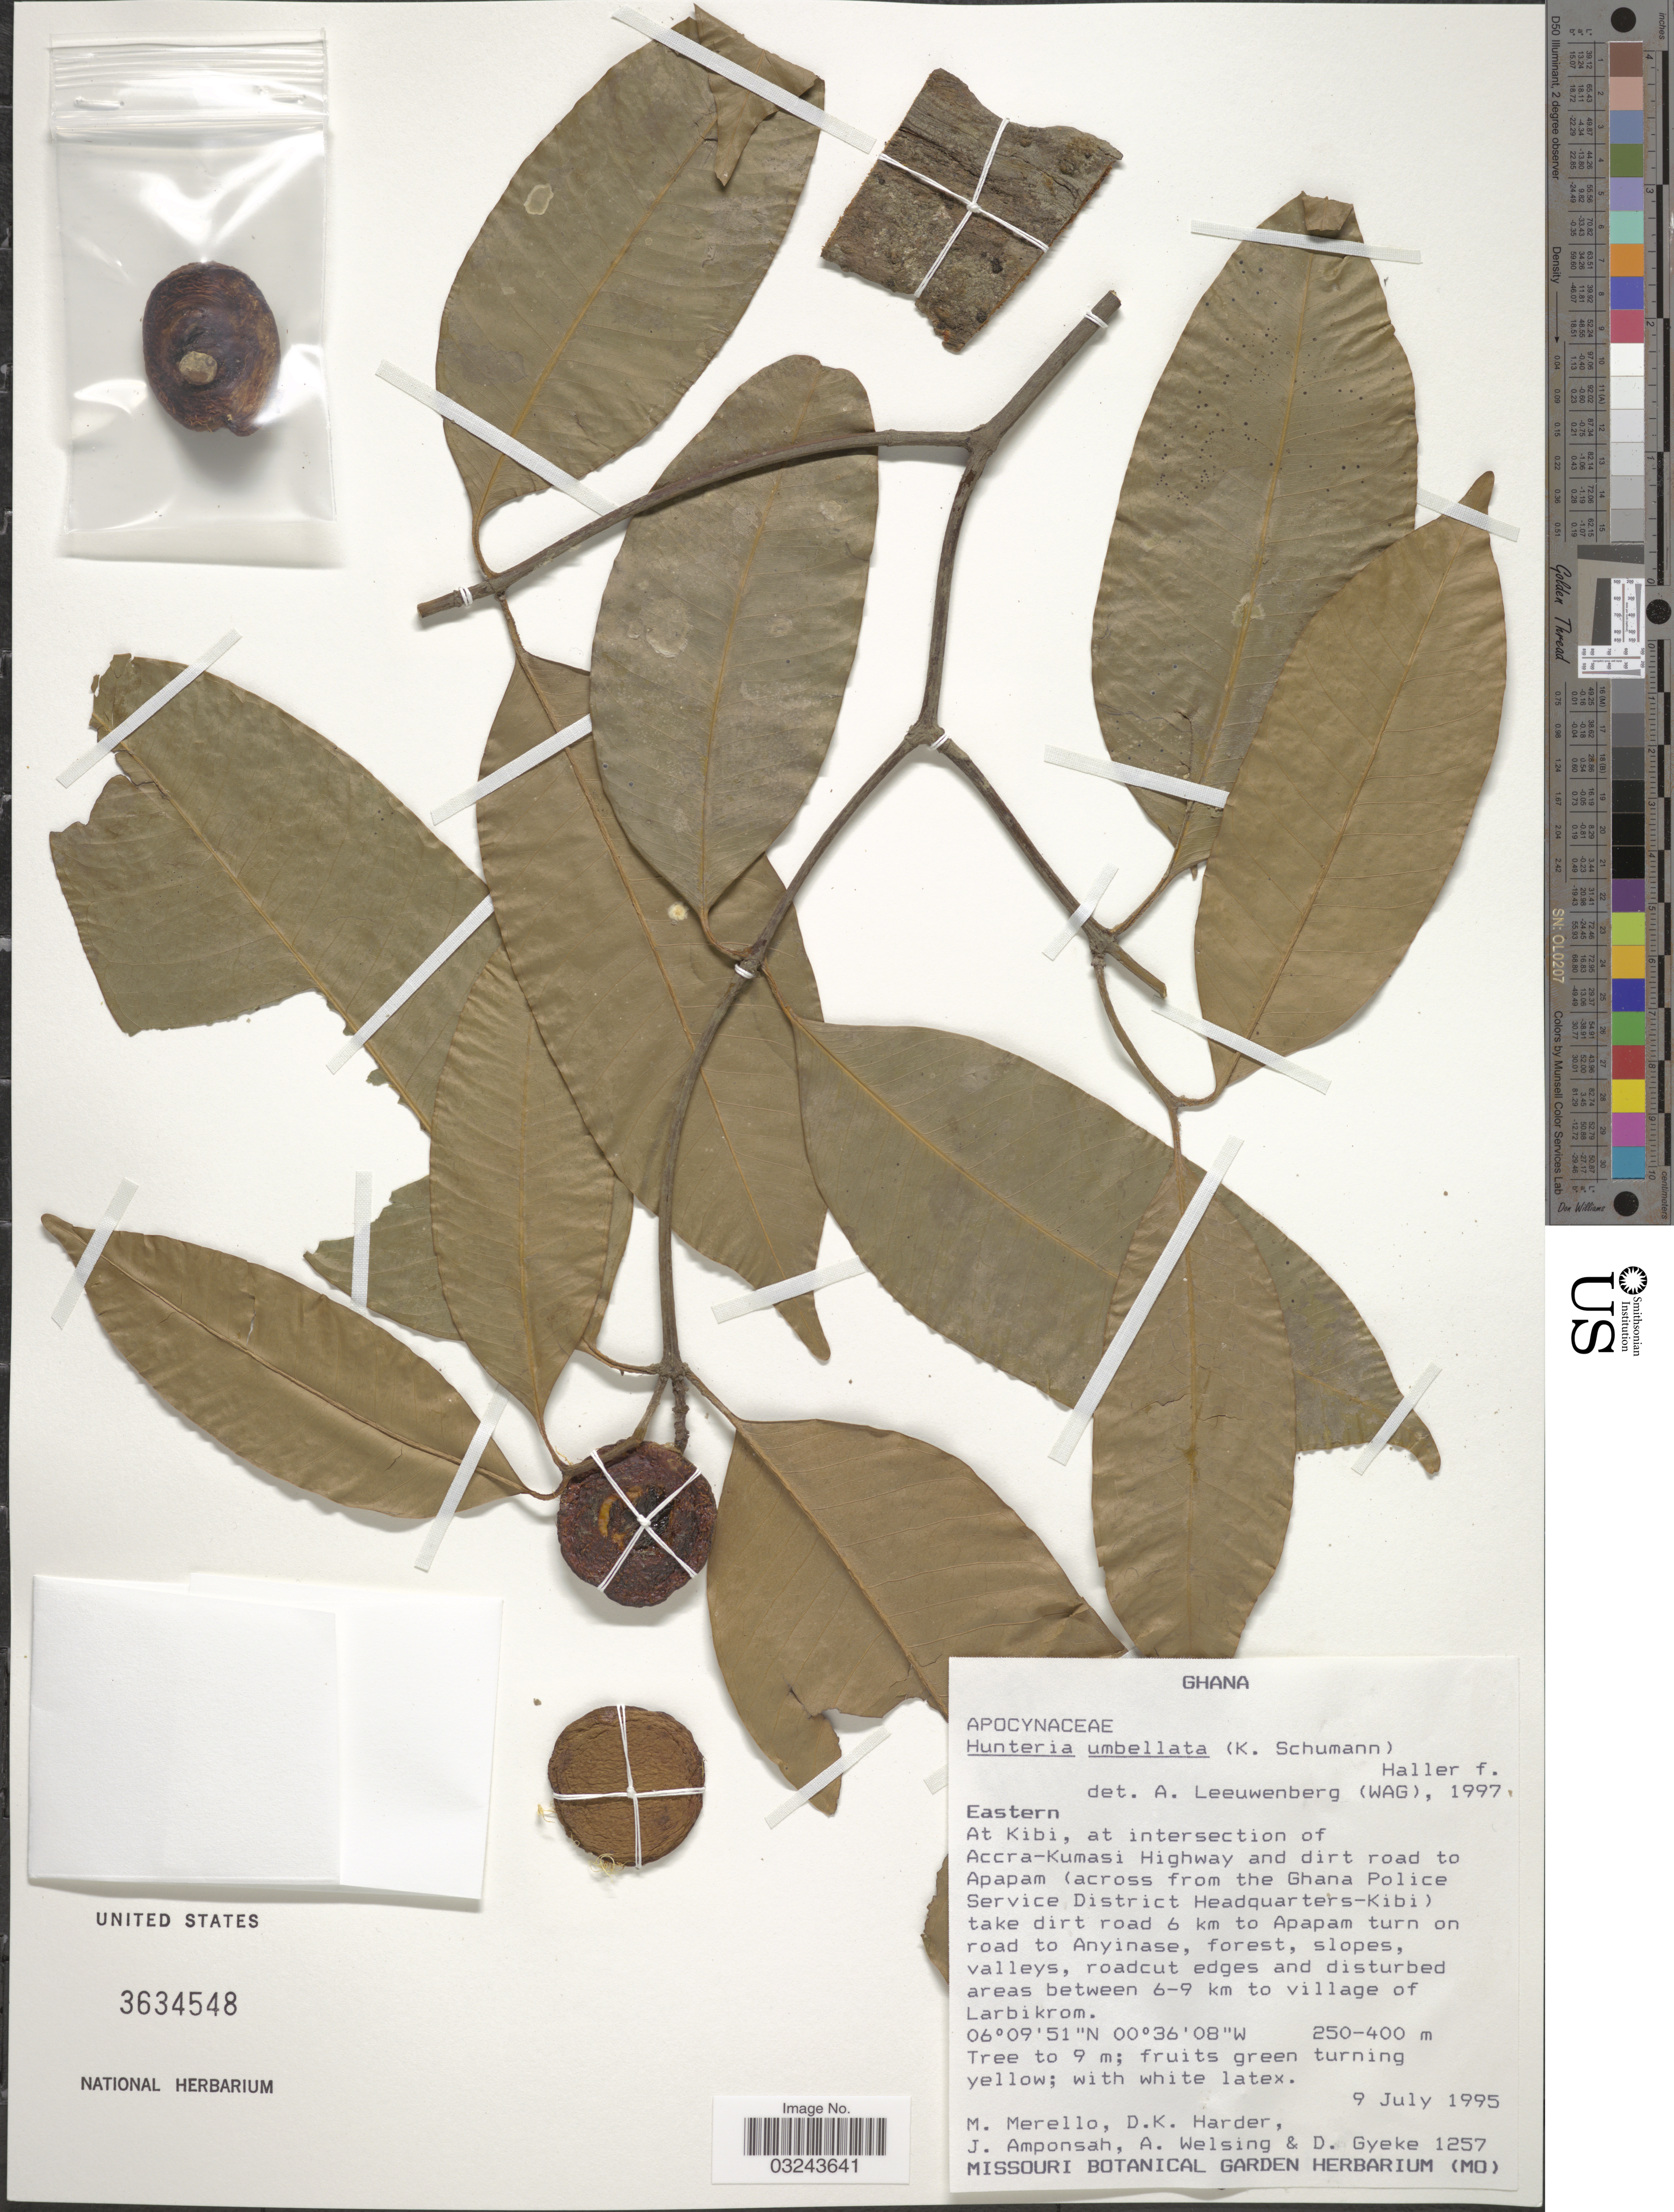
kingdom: Plantae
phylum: Tracheophyta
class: Magnoliopsida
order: Gentianales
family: Apocynaceae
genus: Hunteria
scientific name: Hunteria umbellata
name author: (K. Schum.) Hallier f.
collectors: M. Merello, D. Harder, J. Amponsah, A. Welsing & D. Gyeke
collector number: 1257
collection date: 1995-07-09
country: Ghana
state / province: Eastern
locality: At Kibi, at intersection of Accra-Kumasi Highway and dirt road to Apapam (Across from the Ghana Police Service District Headquarters-Kibi) take dirt road 6 km to Apapam turn on road to Anyinase, forest, slopes, valleys, roadcut edges and disturbed areas between 6-9 km to village of Larbikrom.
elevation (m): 250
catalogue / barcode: US 3634548